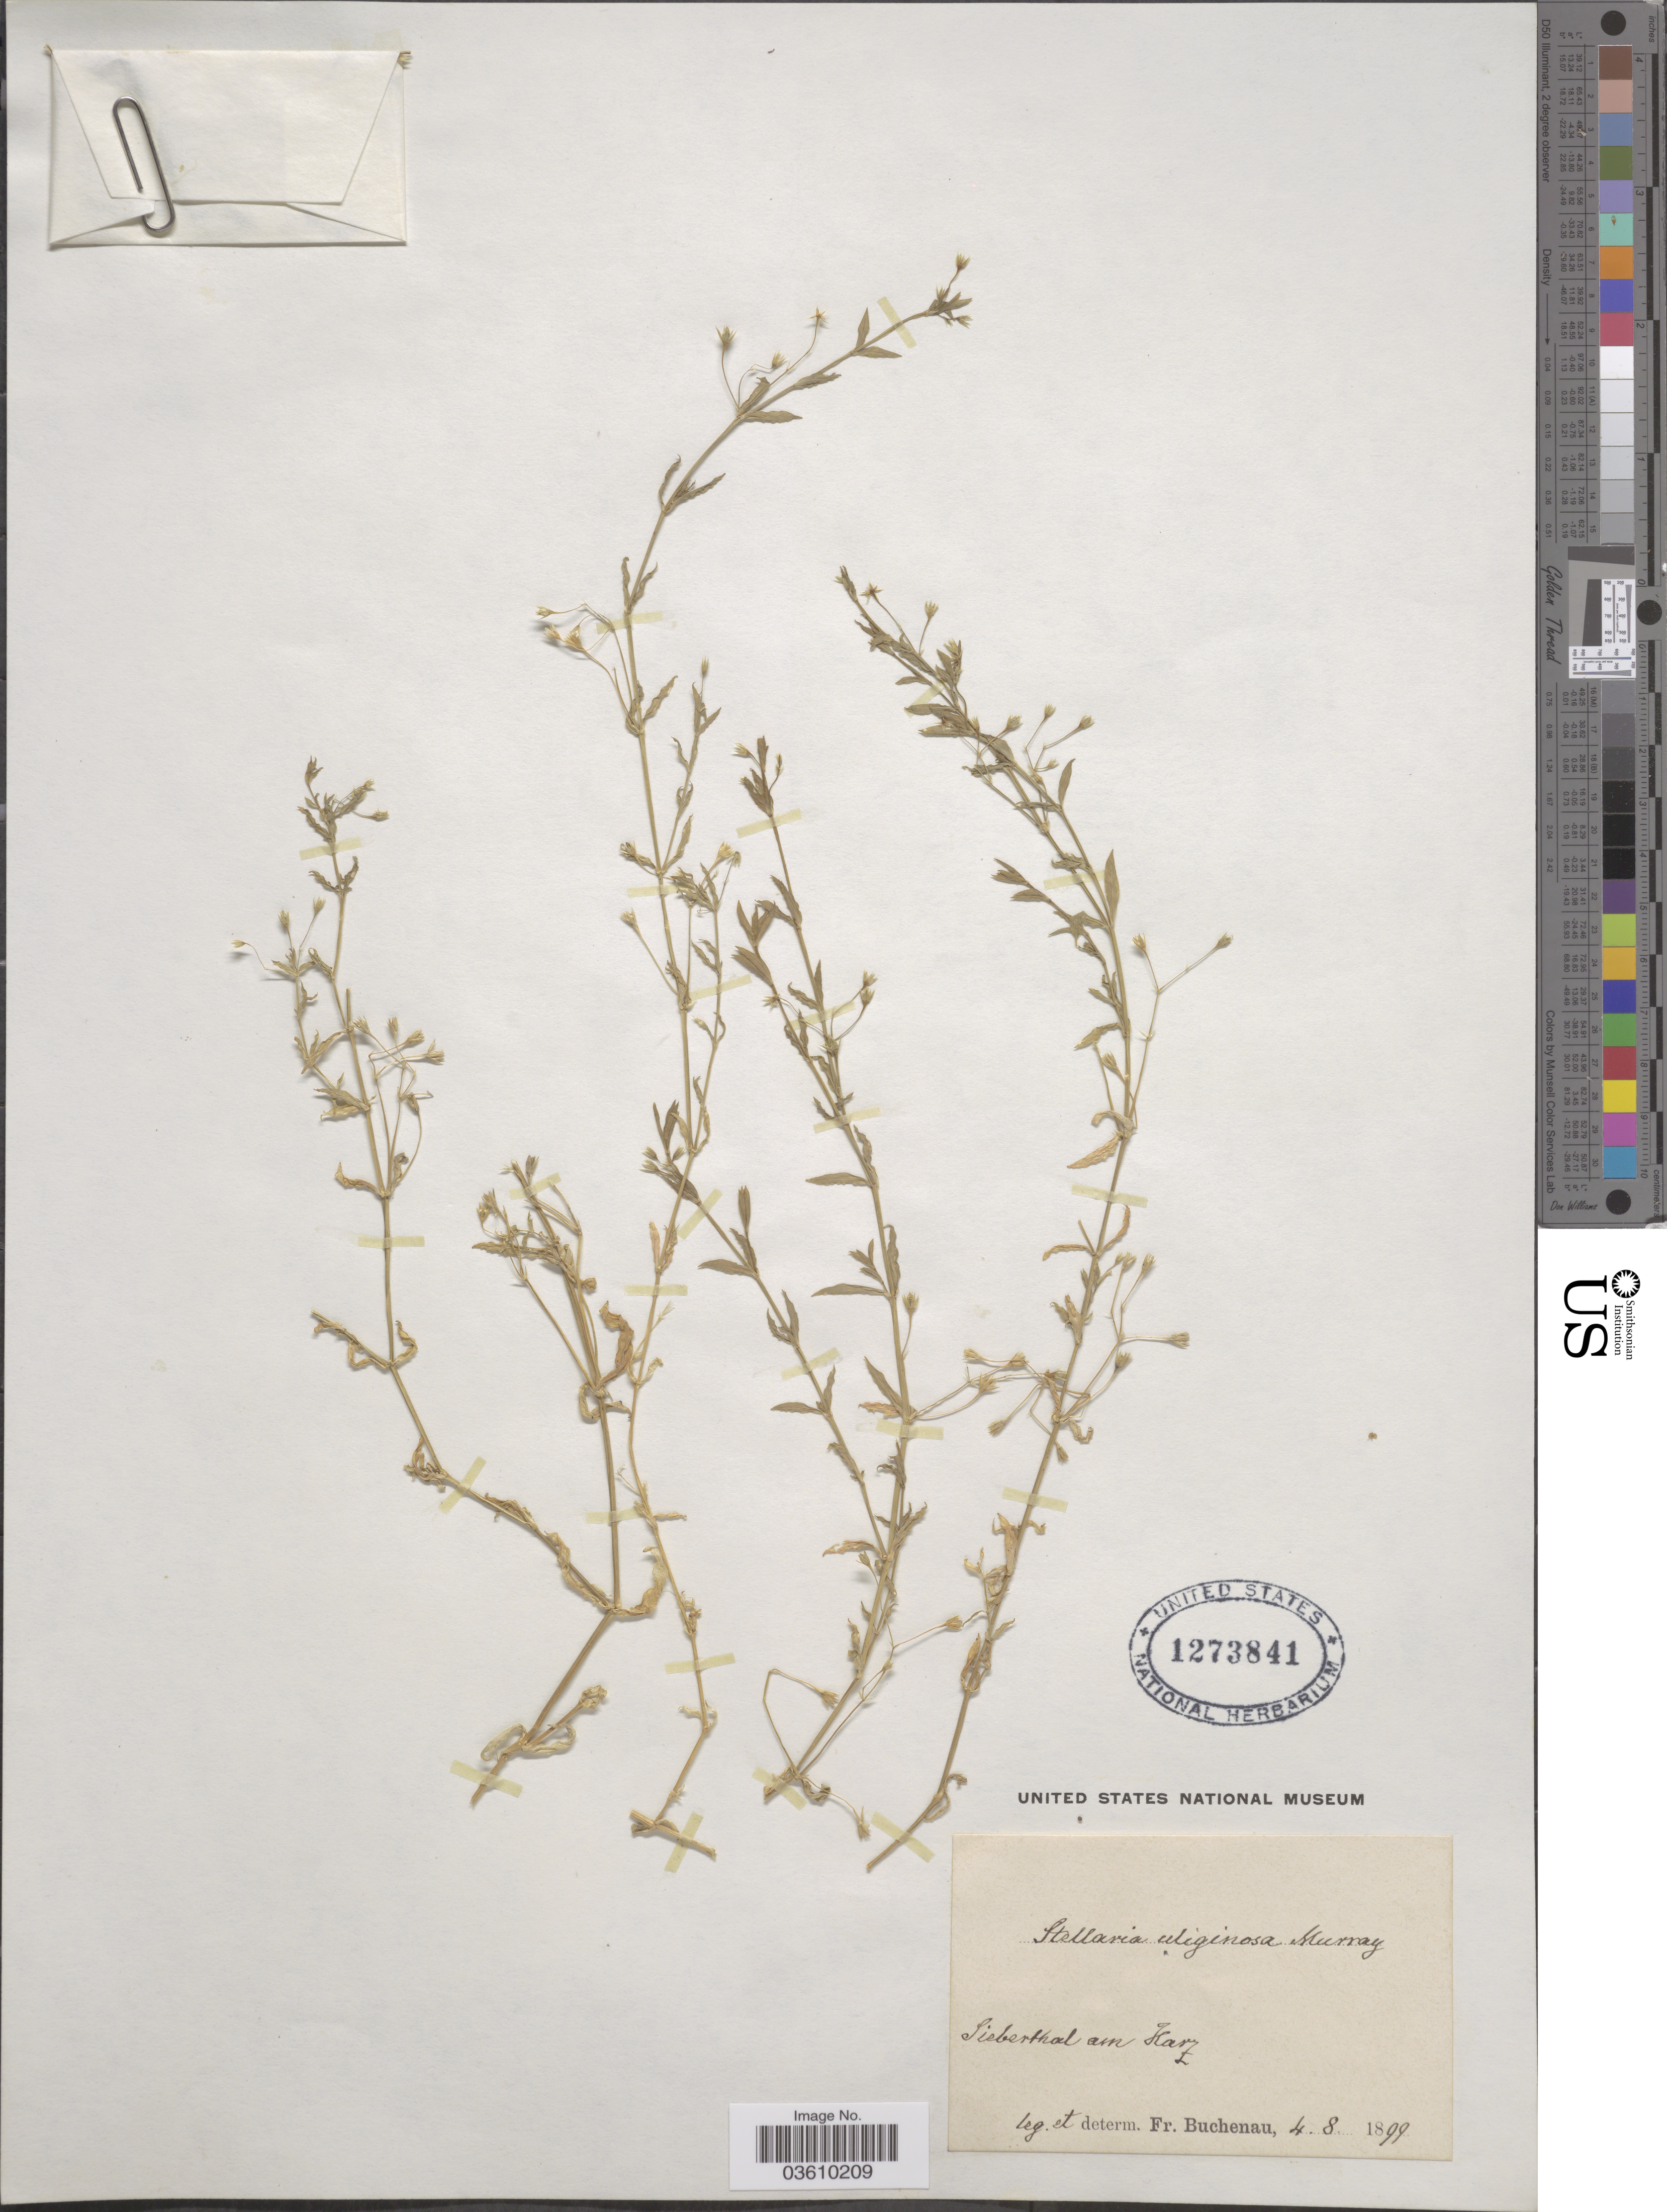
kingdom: Plantae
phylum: Tracheophyta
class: Magnoliopsida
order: Caryophyllales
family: Caryophyllaceae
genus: Stellaria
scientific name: Stellaria stricta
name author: Richardson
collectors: F. Buchenau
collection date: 1899-08-04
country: Germany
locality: Sieberthal am Harz.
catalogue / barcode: US 1273841